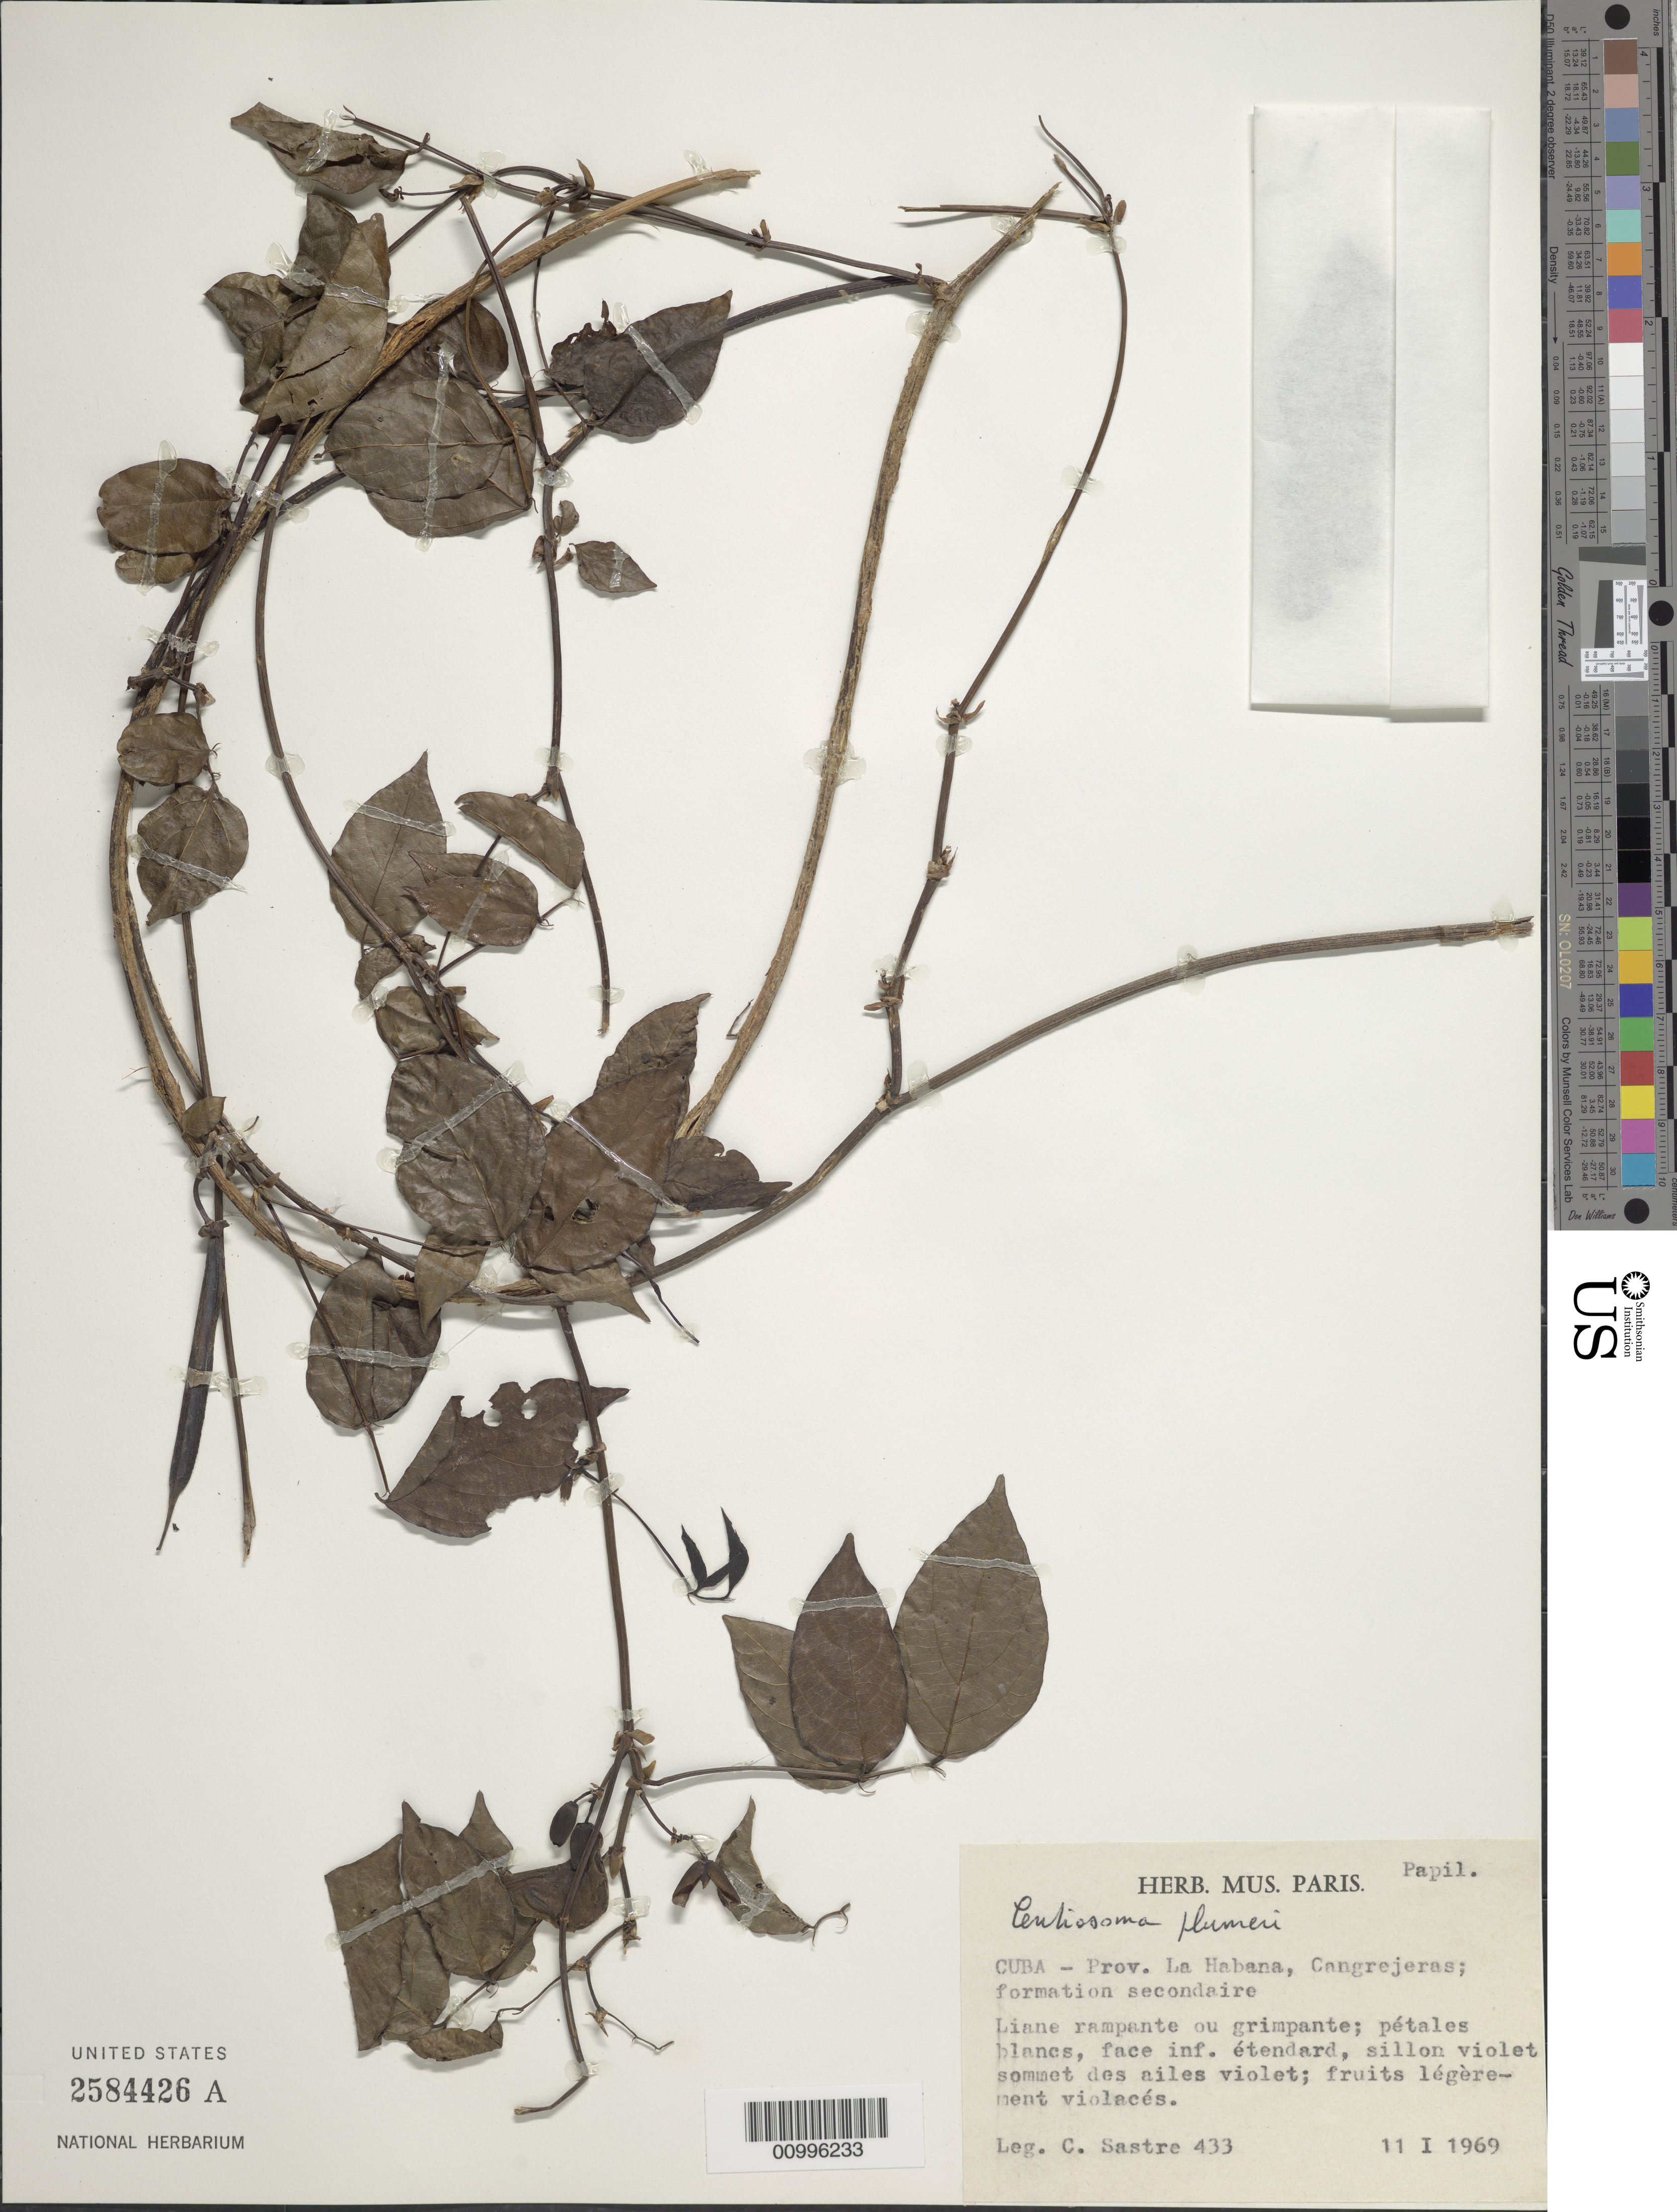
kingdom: Plantae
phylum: Tracheophyta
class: Magnoliopsida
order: Fabales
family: Fabaceae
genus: Centrosema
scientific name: Centrosema plumieri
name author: (Turpin ex Pers.) Benth.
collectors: C. H. L. Sastre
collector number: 433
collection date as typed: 11 Jan 1969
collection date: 1969-01-11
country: Cuba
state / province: La Habana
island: Cuba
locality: La Habana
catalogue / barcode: US 2584426